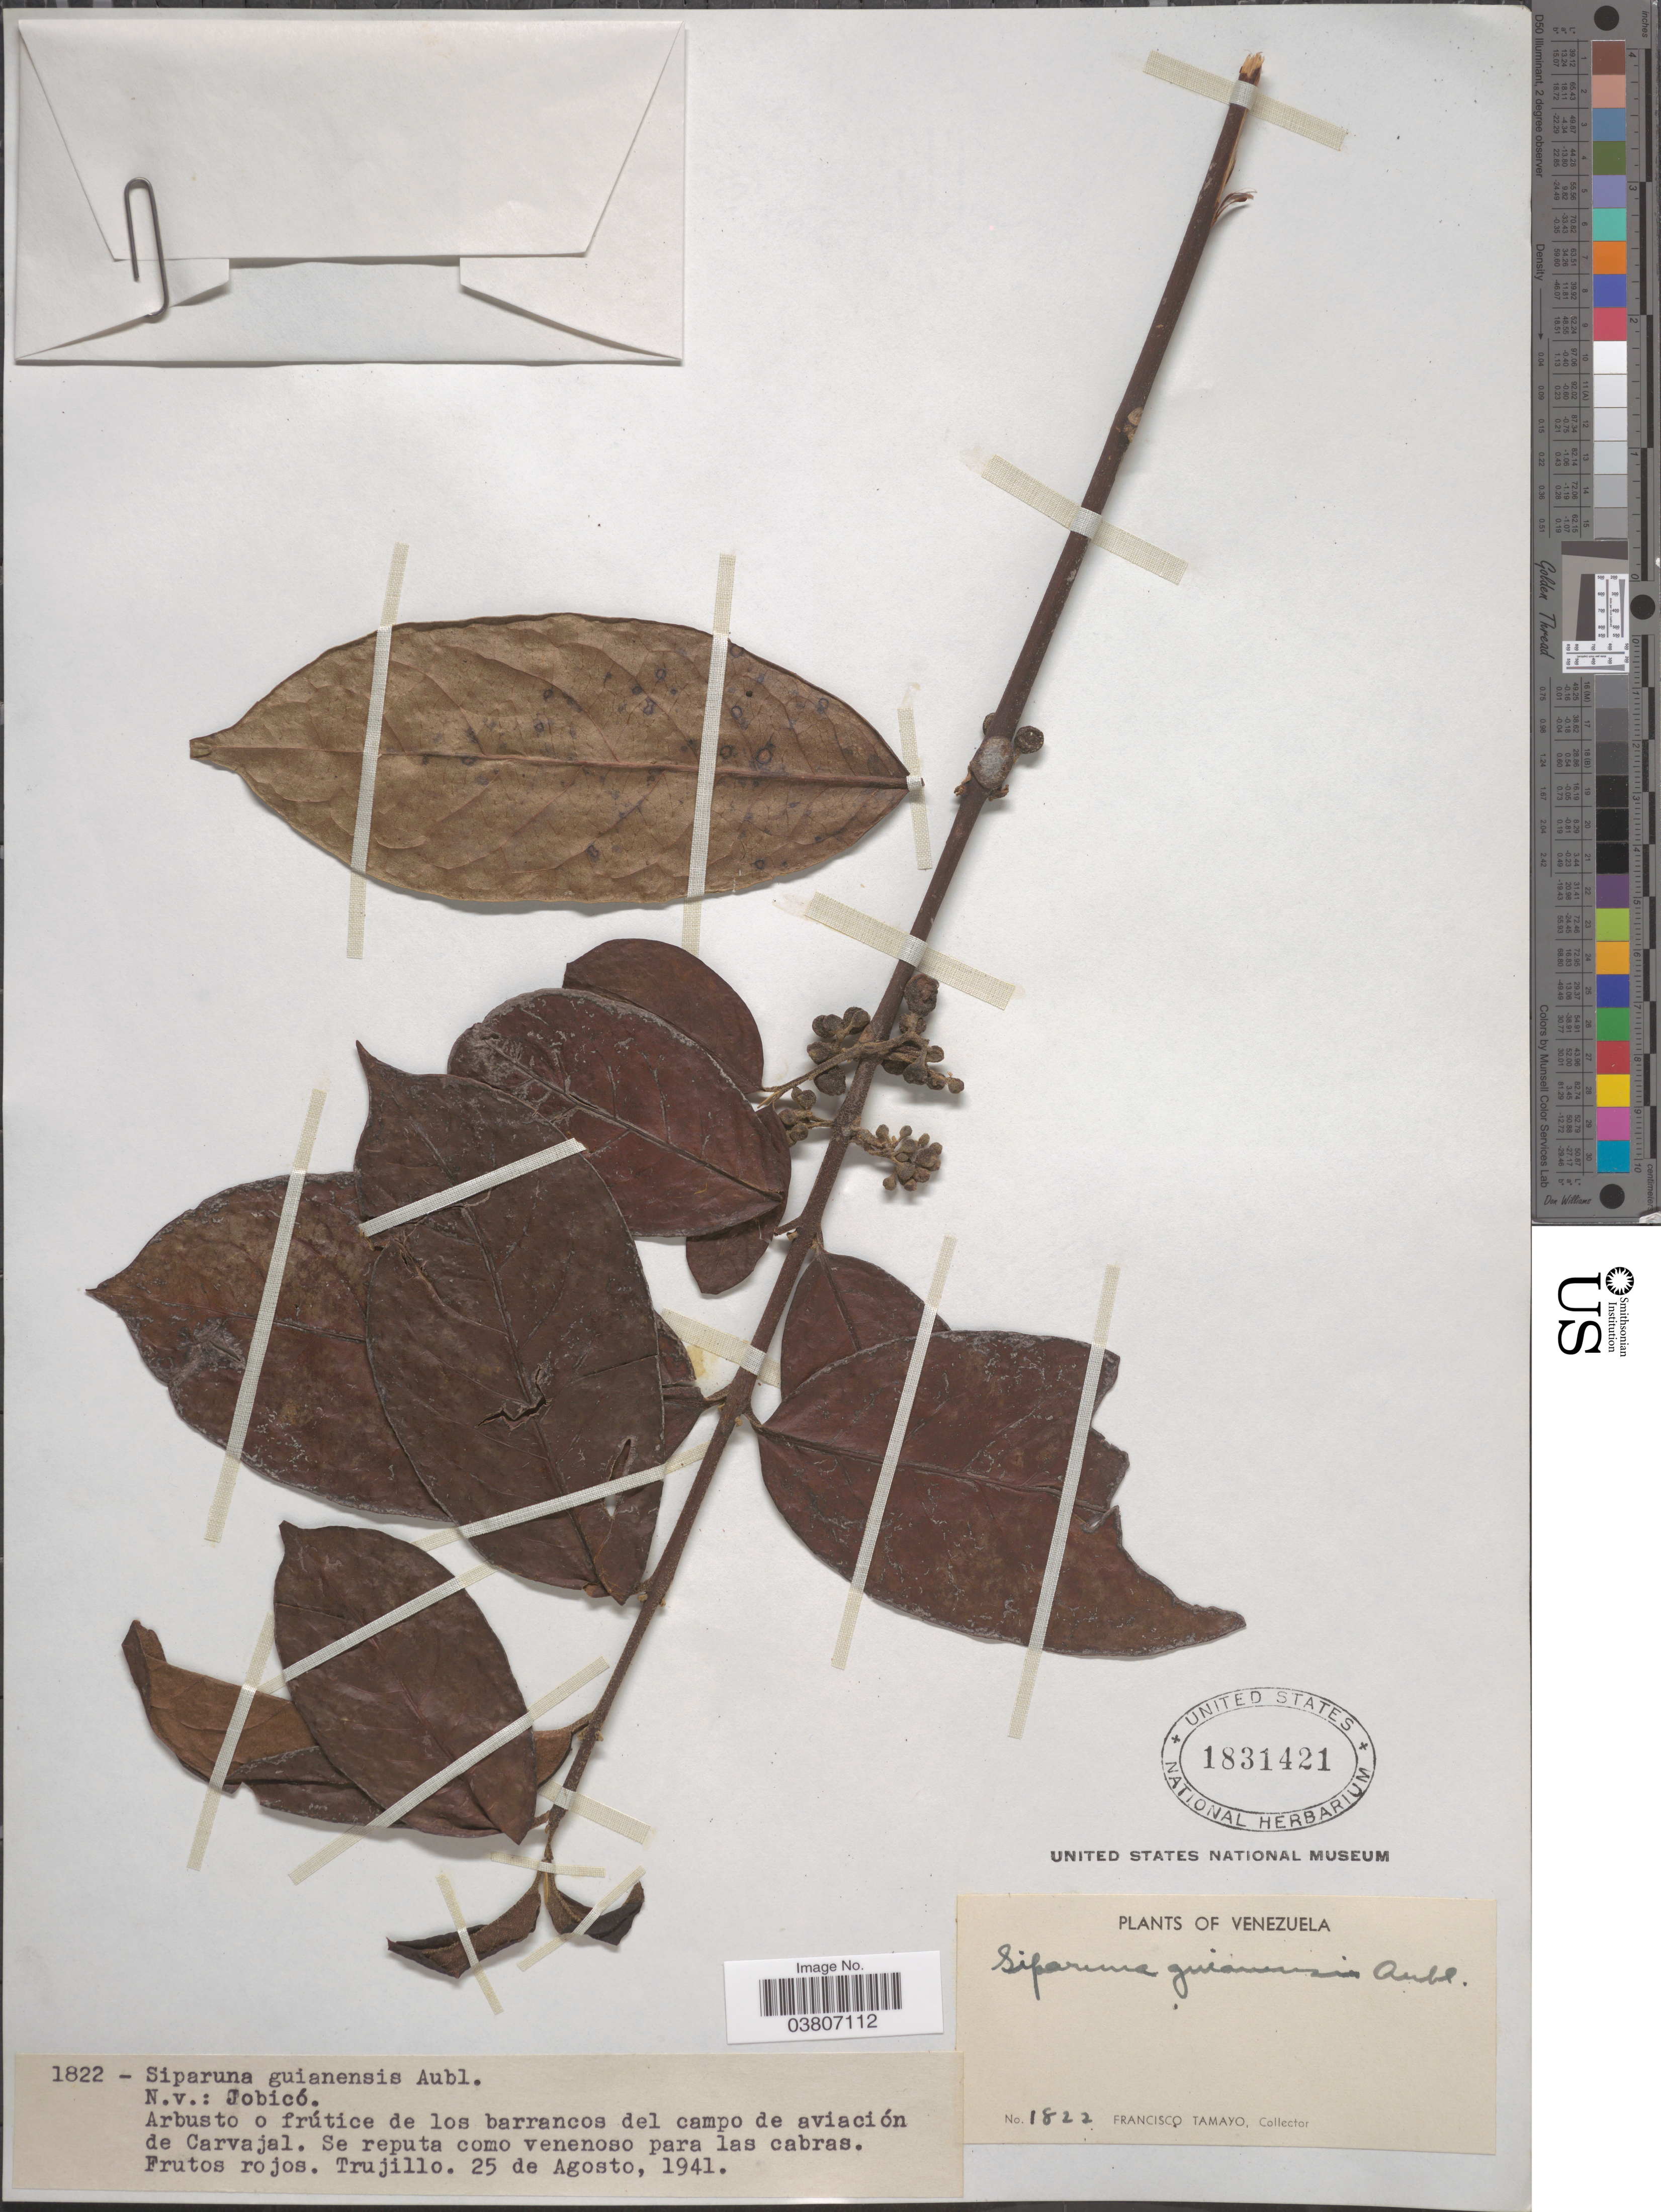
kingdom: Plantae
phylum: Tracheophyta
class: Magnoliopsida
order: Laurales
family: Siparunaceae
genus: Siparuna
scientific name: Siparuna guianensis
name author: Aubl.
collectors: F. Tamayo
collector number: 1822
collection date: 1941-08-25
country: Venezuela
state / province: Trujillo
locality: Los Barrancos del campo de aviación de Carvajal.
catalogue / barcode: US 1831421